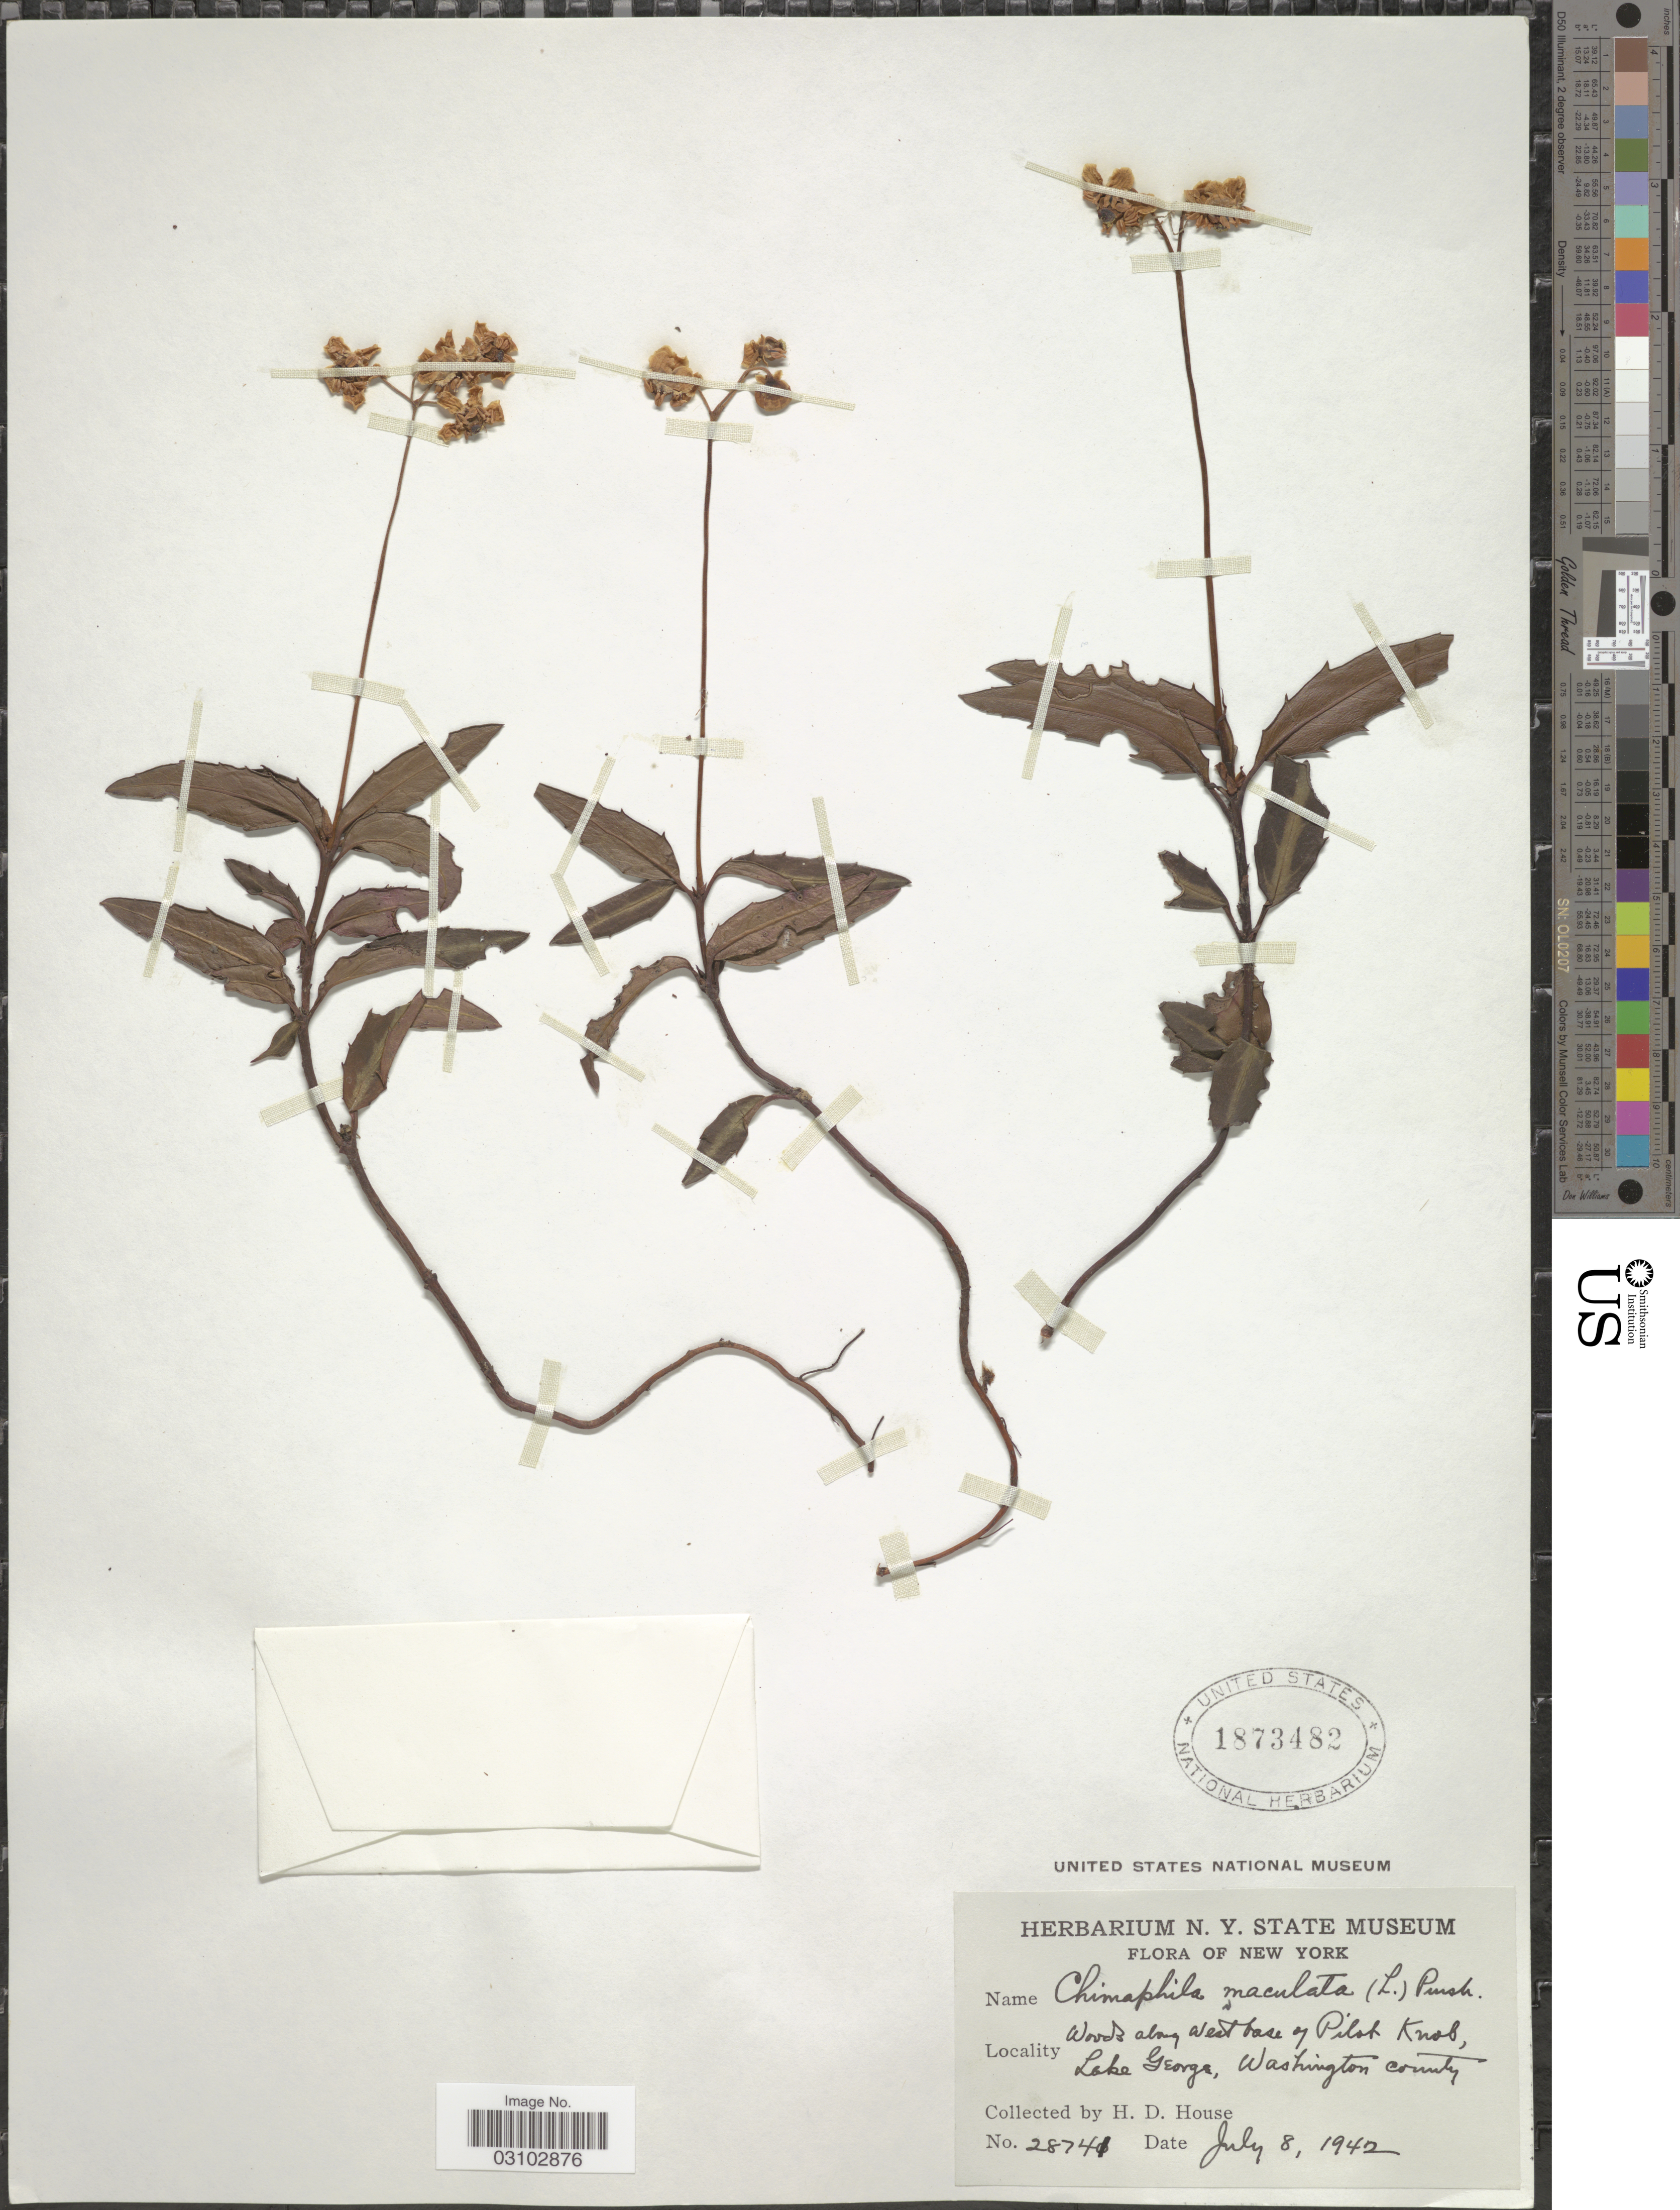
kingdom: Plantae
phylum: Tracheophyta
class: Magnoliopsida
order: Ericales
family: Ericaceae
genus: Chimaphila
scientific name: Chimaphila maculata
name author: (L.) Pursh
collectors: H. D. House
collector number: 28741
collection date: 1942-07-08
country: United States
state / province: New York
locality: Woods along west base of Pilot Knob, Lake George, Washington County.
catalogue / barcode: US 1873482